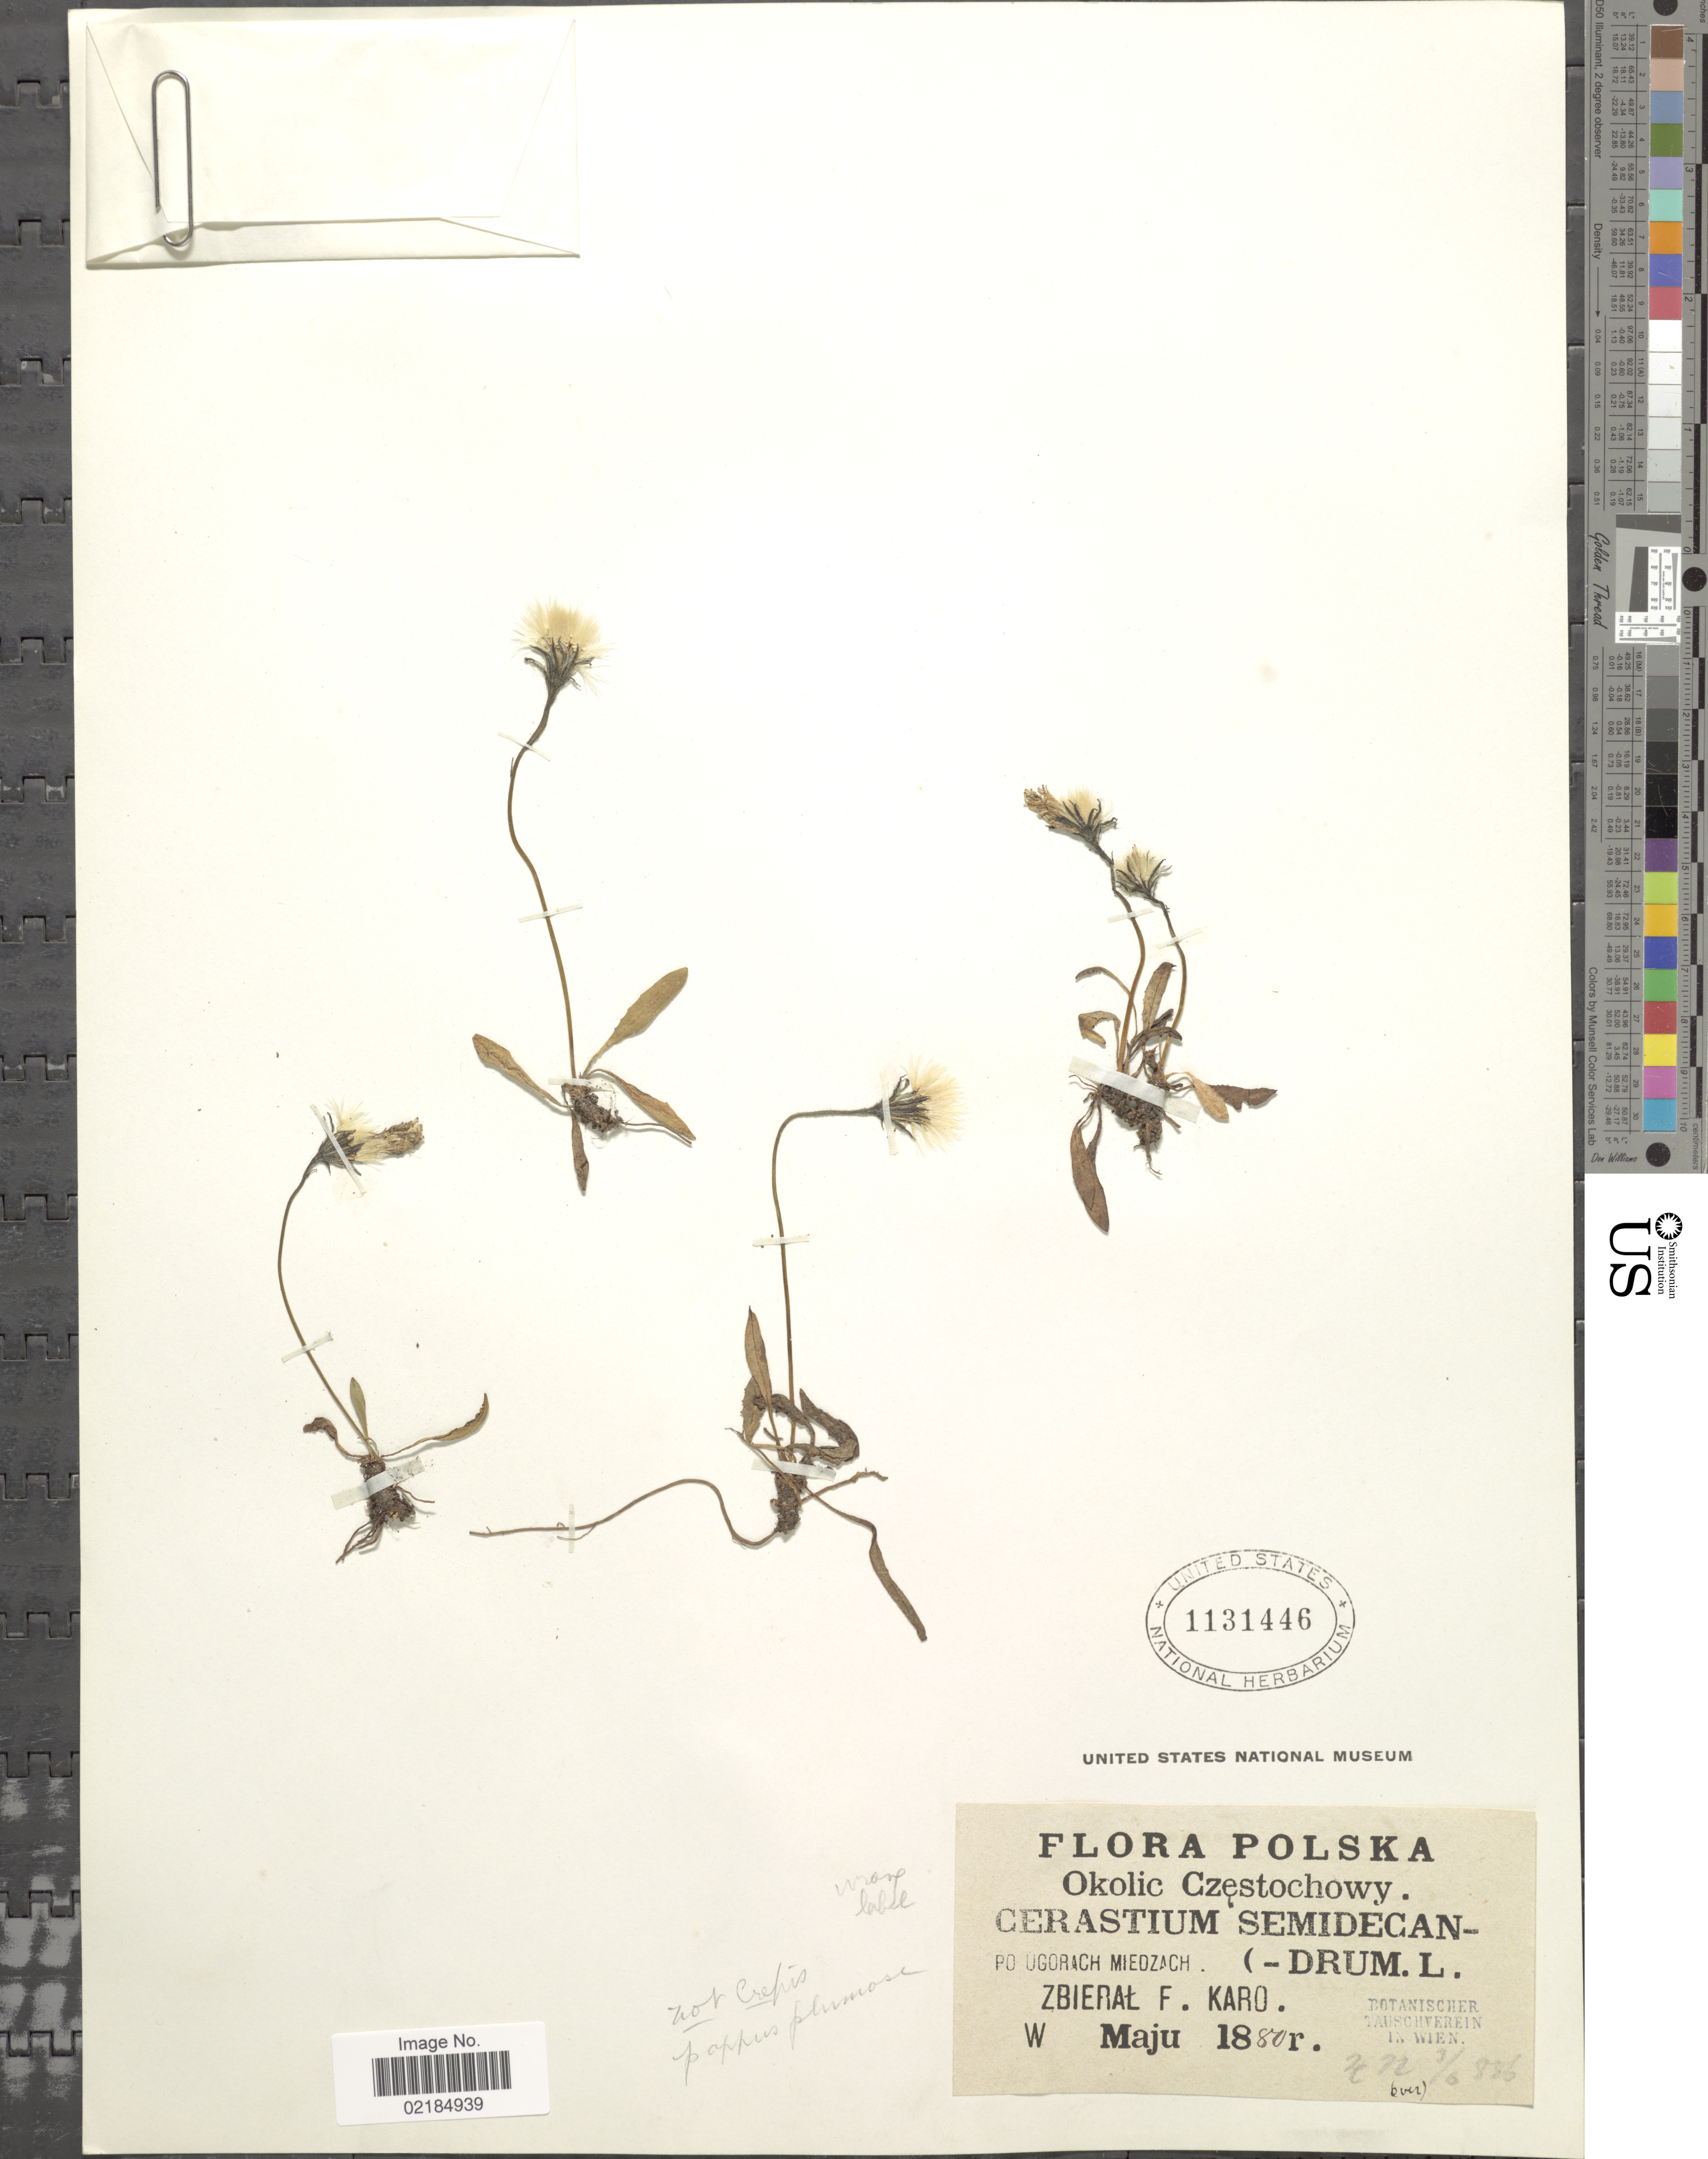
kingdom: Plantae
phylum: Tracheophyta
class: Magnoliopsida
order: Asterales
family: Asteraceae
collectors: F. Karo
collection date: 1880-05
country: Poland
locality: Polska. Okolic Czestochowy.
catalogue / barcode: US 1131446